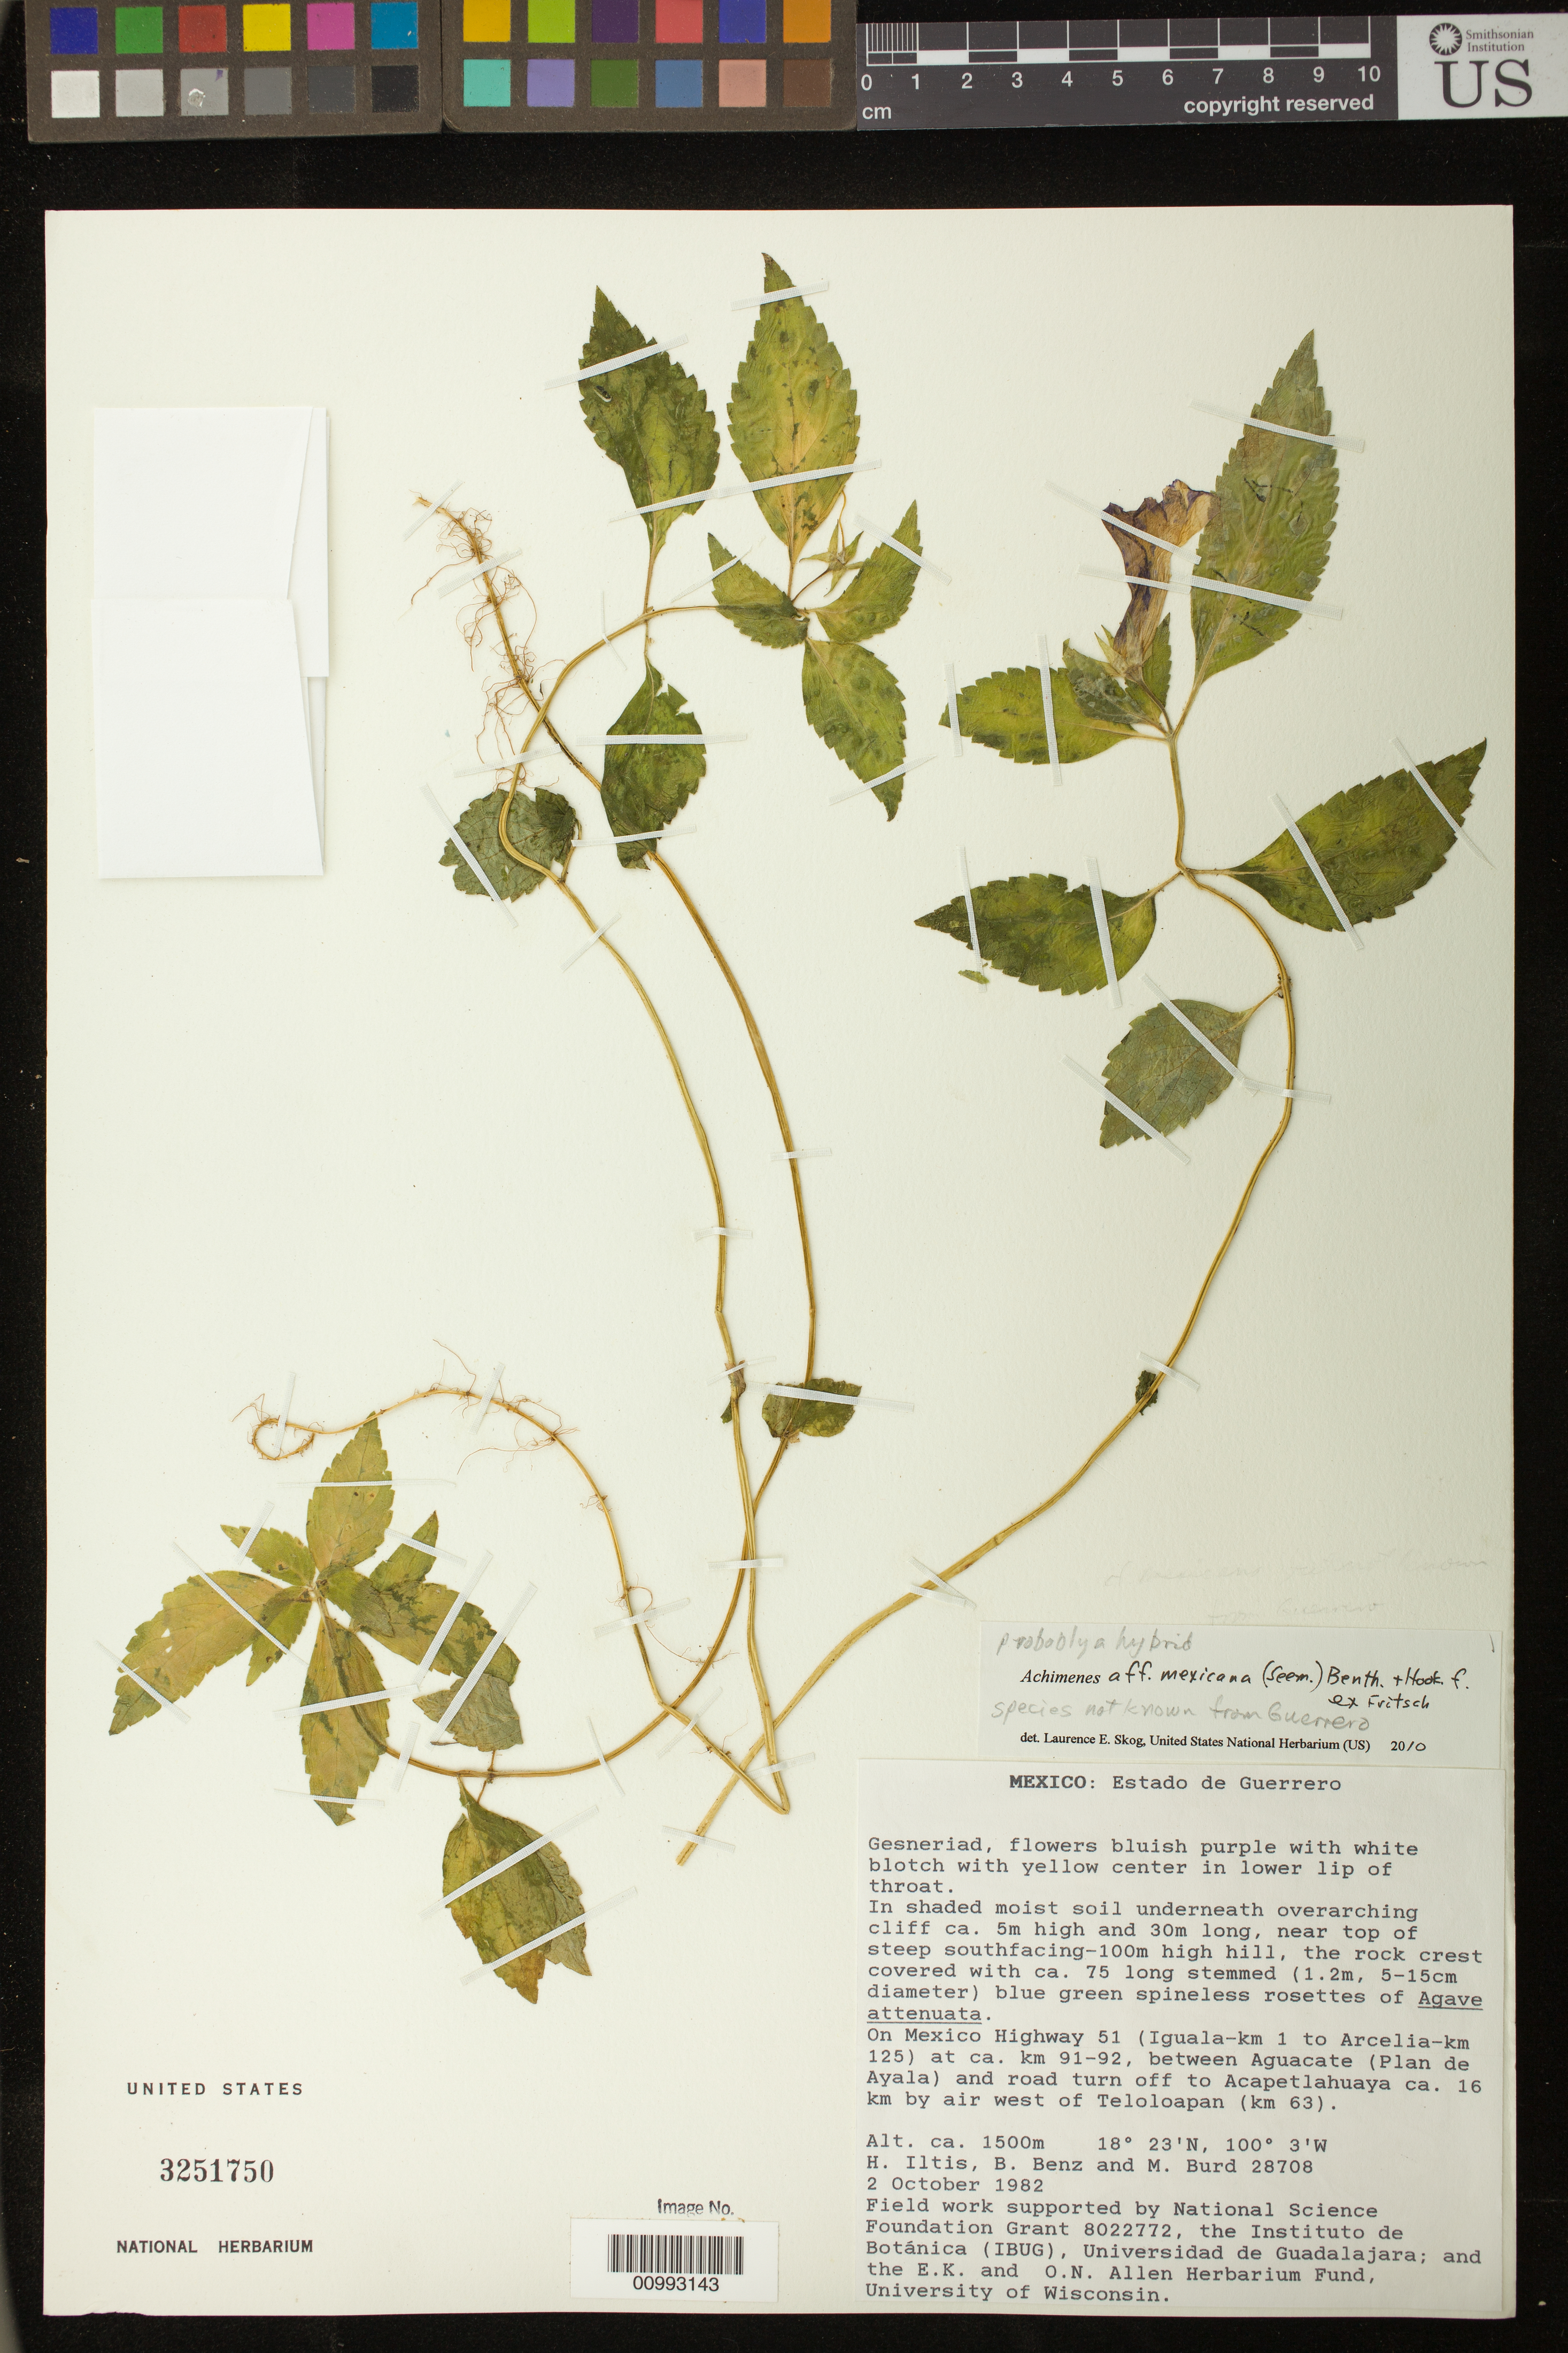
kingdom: Plantae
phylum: Tracheophyta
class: Magnoliopsida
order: Lamiales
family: Gesneriaceae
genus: Achimenes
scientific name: Achimenes mexicana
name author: (Seem.) Benth. & Hook. f. ex Fritsch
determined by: Skog, Laurence E.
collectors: H. Iltis, B. Benz & M. Burd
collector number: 28708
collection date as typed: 02 Oct 1982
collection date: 1982-10-02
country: Mexico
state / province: Guerrero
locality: On Mexico Highway 51 (Iguala-km 1 to Arcelia-km 125) at ca.km 91-92, between Aguacate (Plan de Ayala) and road turn off to Acapetlahuaya ca. 16 km by air west of Teloloapan (km 63)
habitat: In shaded moist soil underneath overarching cliff ca. 5 m high and 30 m long, near top of steep southfacing-100 m high hill, the rock crest covered with ca. 75 long stemmed (1.2 m, 5-15 cm diameter) blue green spineless rosettes of Agave attenuata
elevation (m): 1500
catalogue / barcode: US 3251750